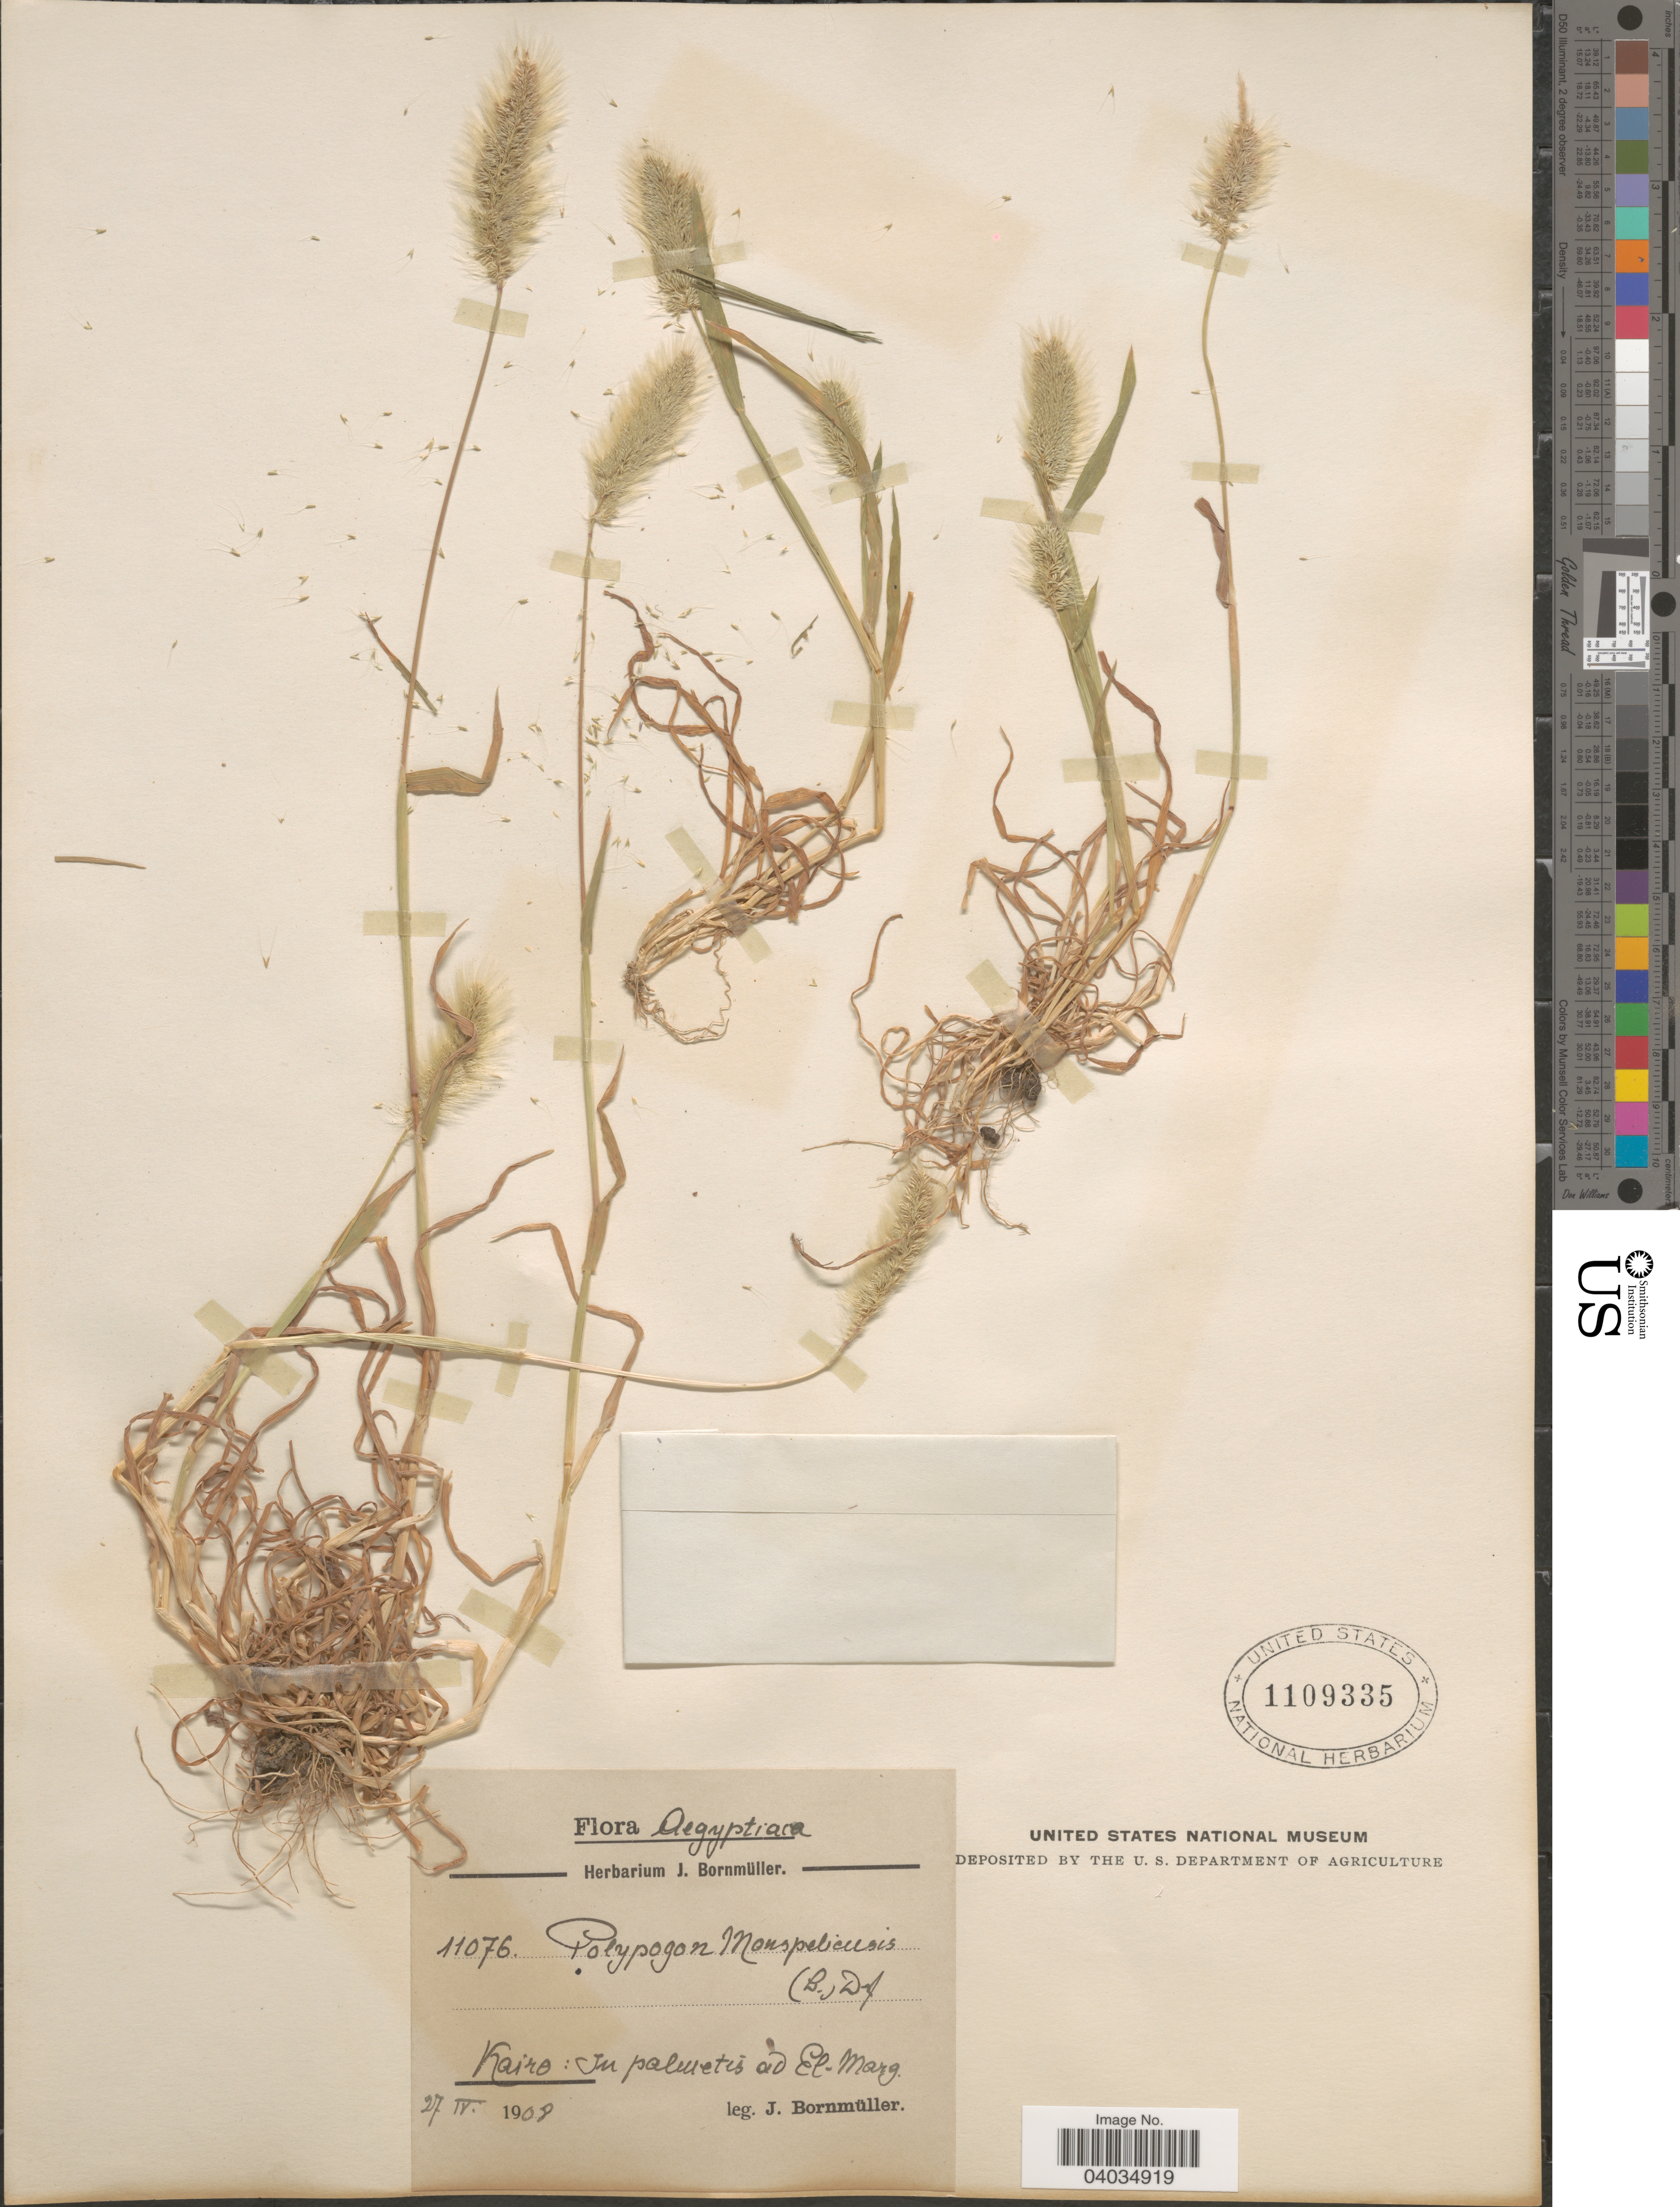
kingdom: Plantae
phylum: Tracheophyta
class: Liliopsida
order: Poales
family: Poaceae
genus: Polypogon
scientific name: Polypogon monspeliensis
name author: (L.) Desf.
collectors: J. Bornmüller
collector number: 11076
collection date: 1908-04-27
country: Egypt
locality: Aegyptiaca. Kairo : In palmetis ad El-Marg.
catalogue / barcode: US 1109335